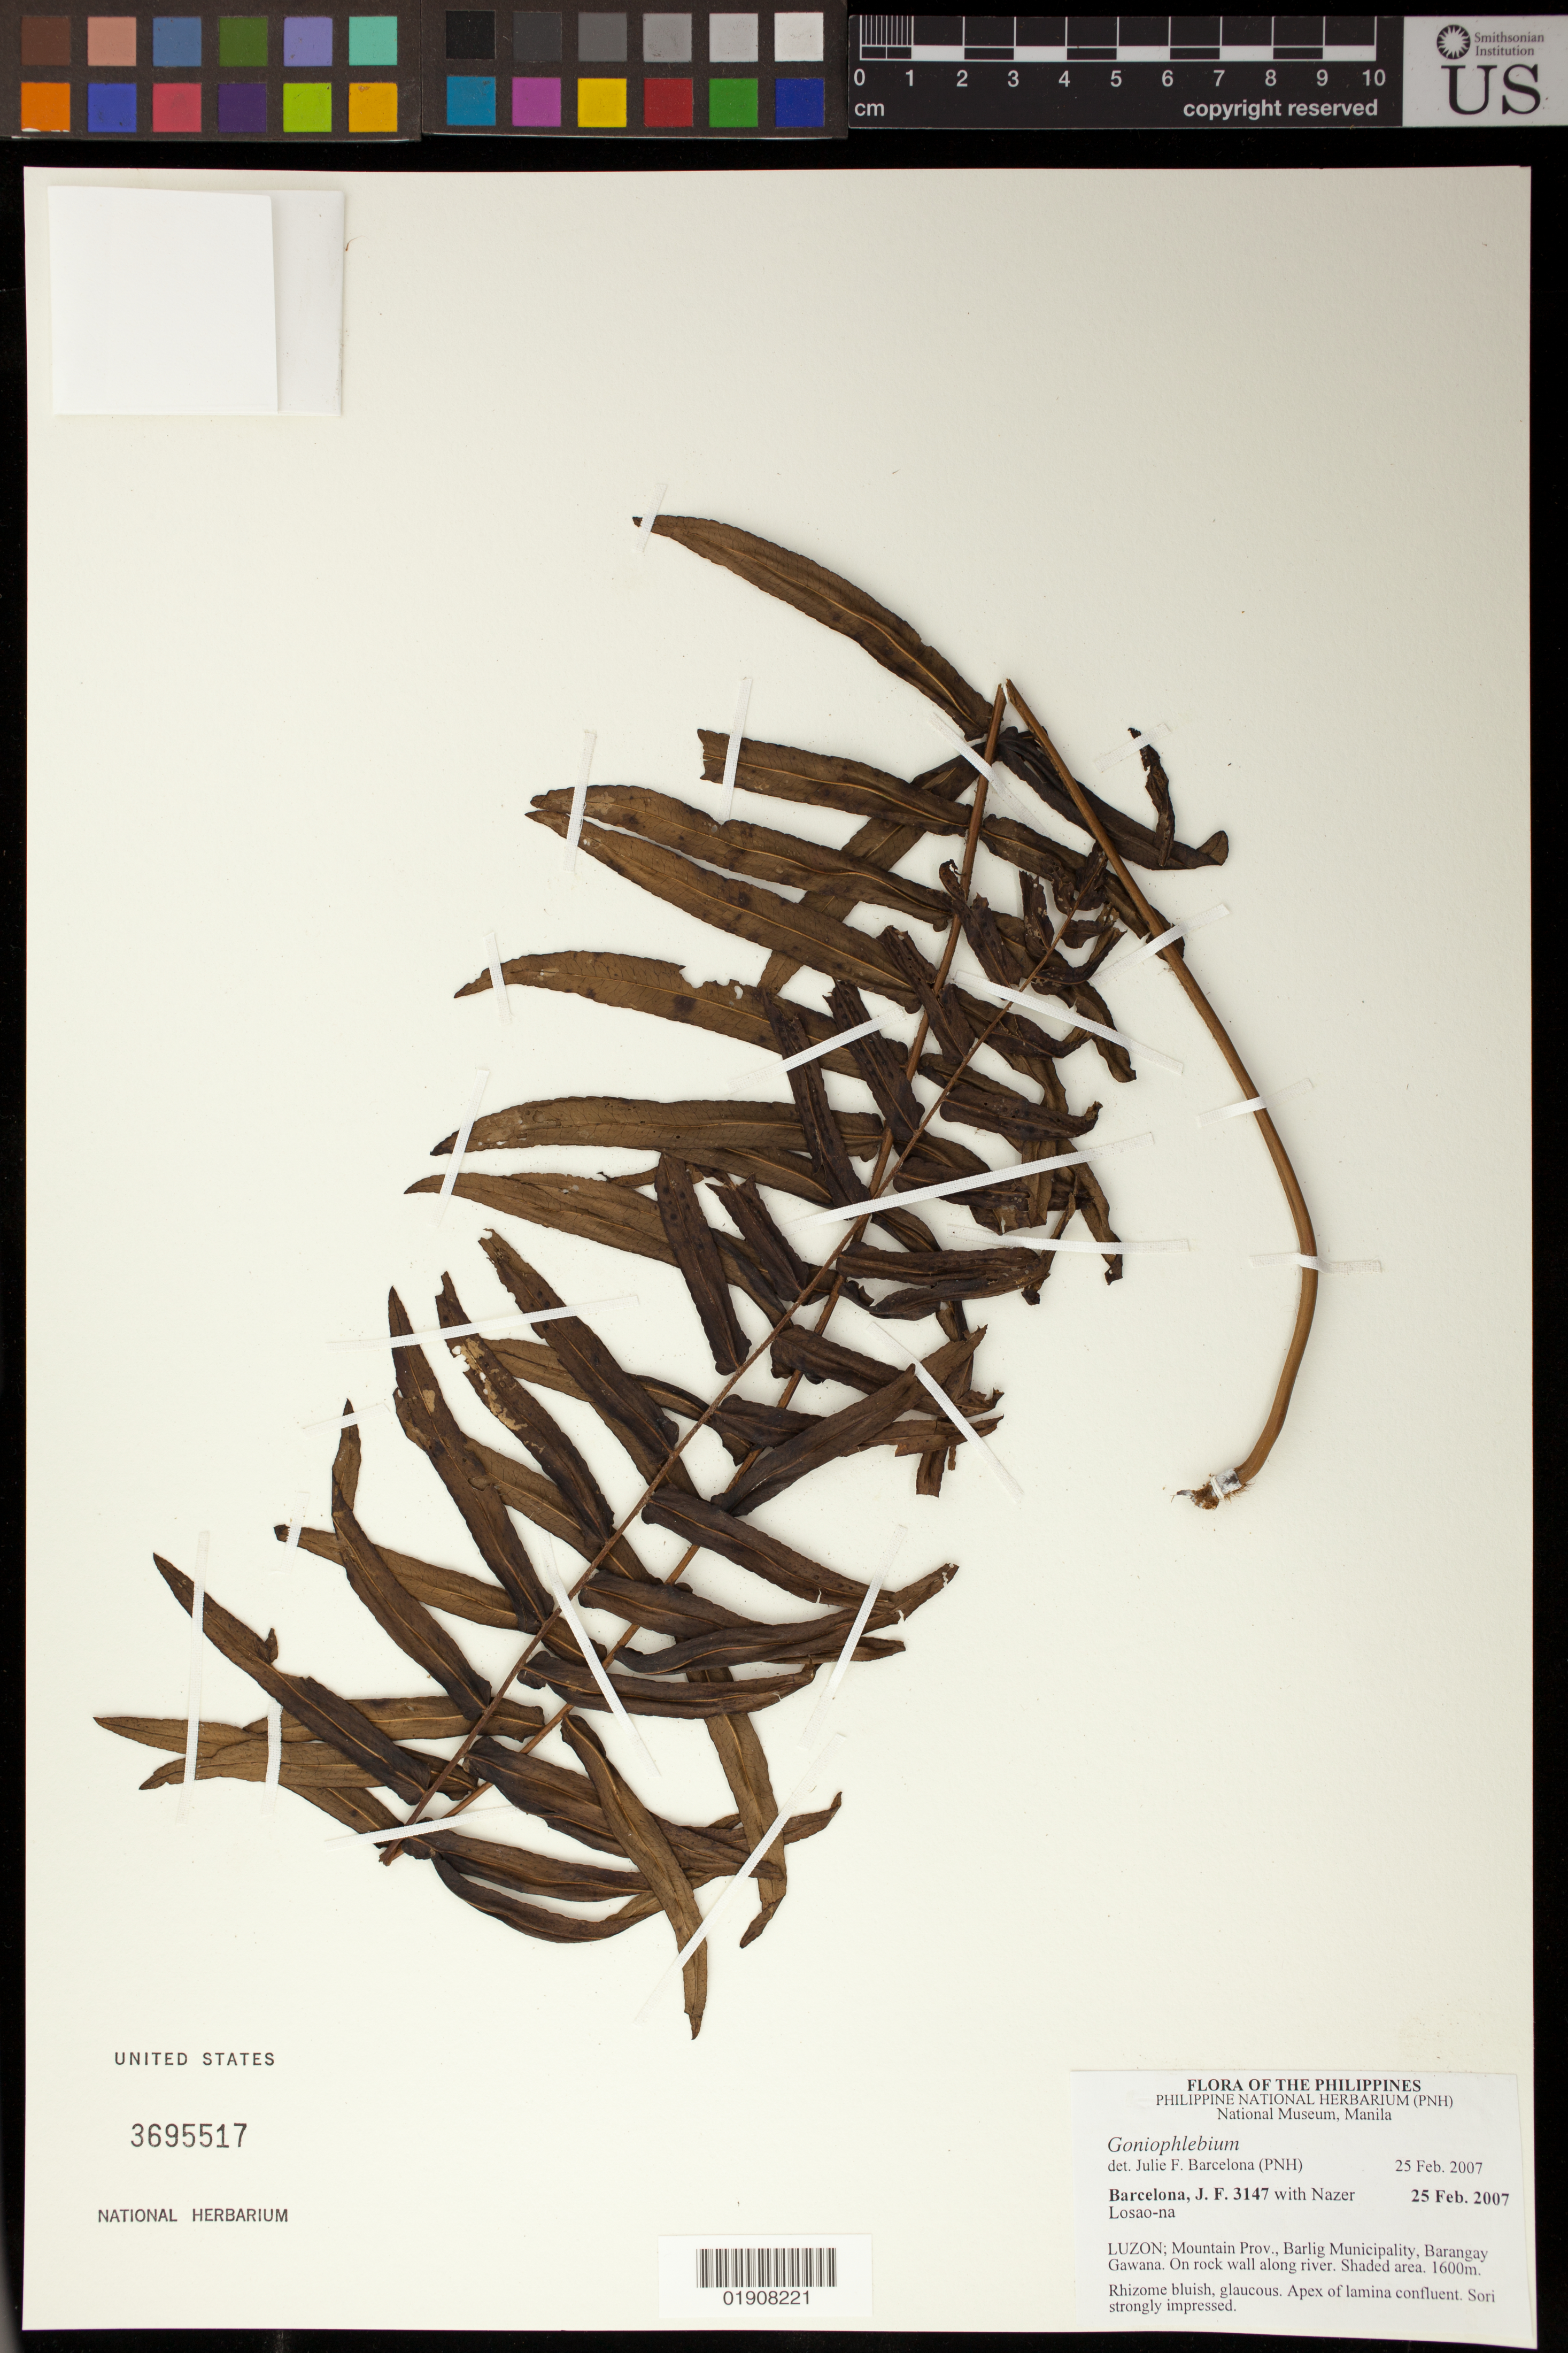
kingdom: Plantae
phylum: Tracheophyta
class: Polypodiopsida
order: Polypodiales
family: Polypodiaceae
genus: Goniophlebium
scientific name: Goniophlebium sp.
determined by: Barcelona, J. F.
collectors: J. F. Barcelona & N. Losao-na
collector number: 3147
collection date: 2007-02-25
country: Philippines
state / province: Cordillera (Administrative Region)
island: Luzon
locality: Mountain Prov., Barlig Municipality, Barangay Gawana.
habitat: On rock wall along river.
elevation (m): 1600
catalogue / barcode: US 3695517